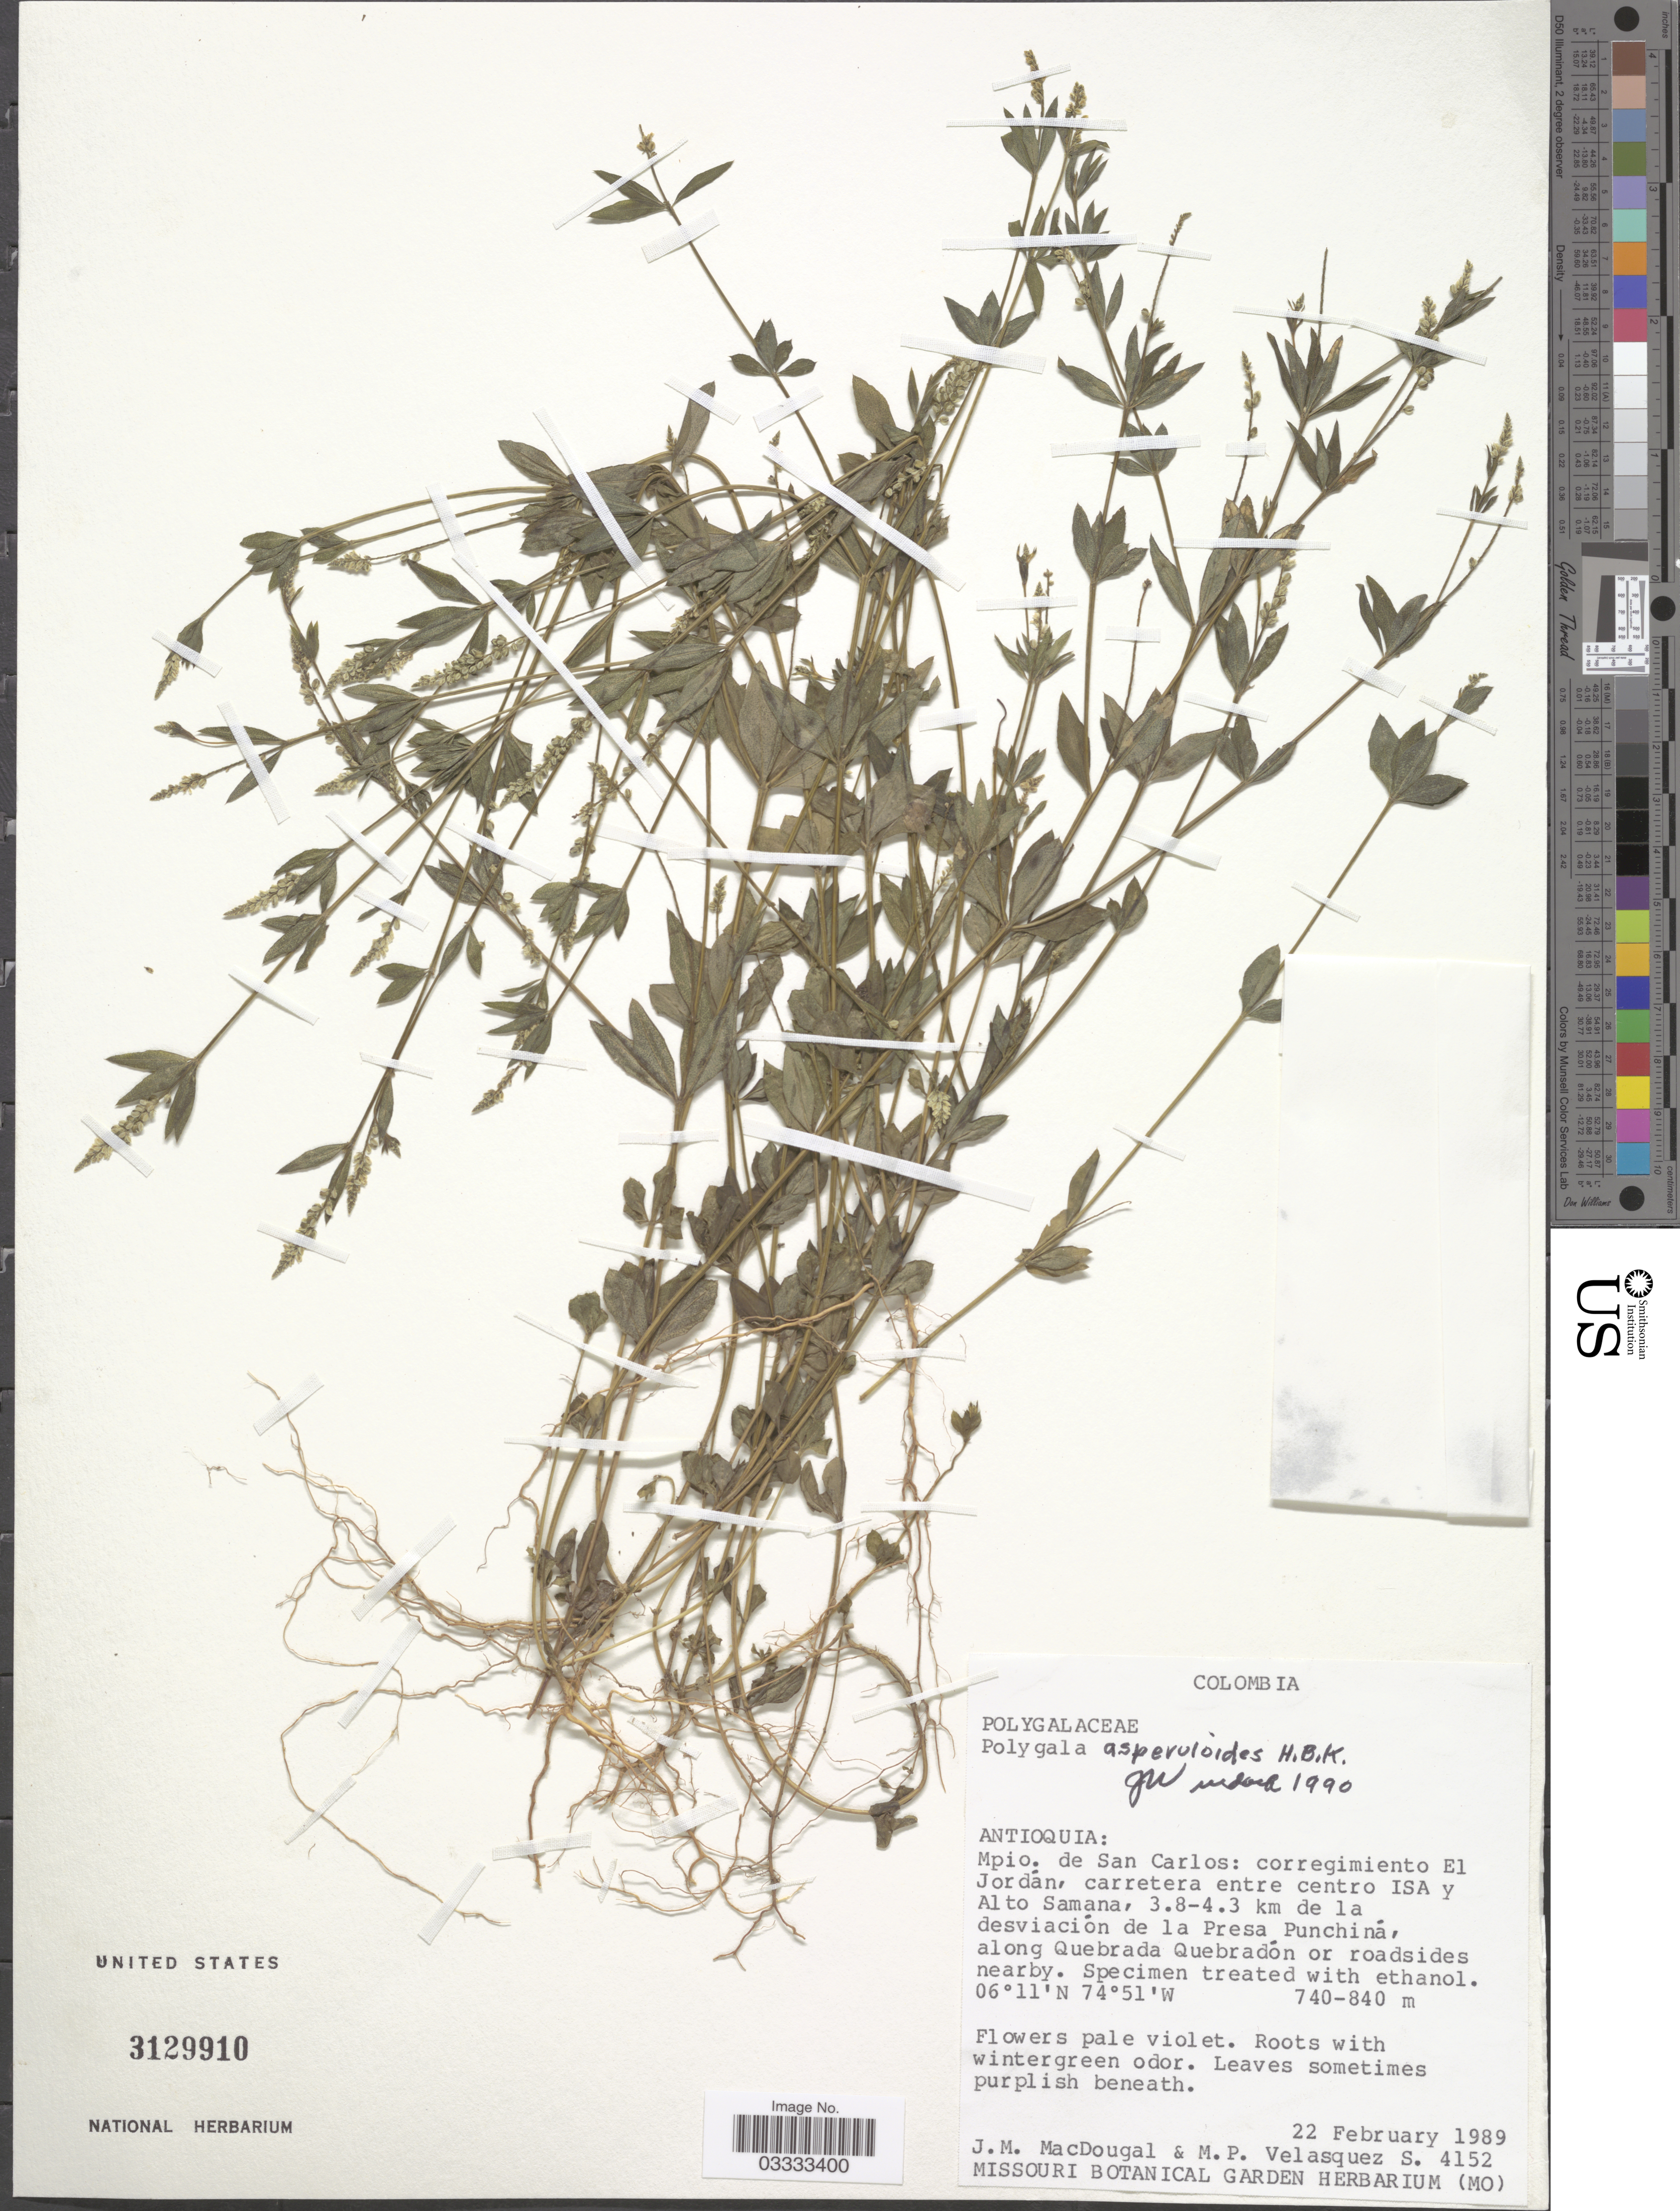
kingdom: Plantae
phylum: Tracheophyta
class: Magnoliopsida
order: Fabales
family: Polygalaceae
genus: Polygala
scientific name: Polygala asperuloides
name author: Kunth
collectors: J. M. MacDougal & M. Velasquez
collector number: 4152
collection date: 1989-02-22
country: Colombia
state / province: Antioquia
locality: Mpio. de San Carlos: corregimiento El Jordán, carretera entre centro ISA y Alto Samana, 3.8-4.3 km de la desviación de la Presa Punchiná, along Quebrada Quebradón or roadsides nearby.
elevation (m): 780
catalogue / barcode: US 3129910